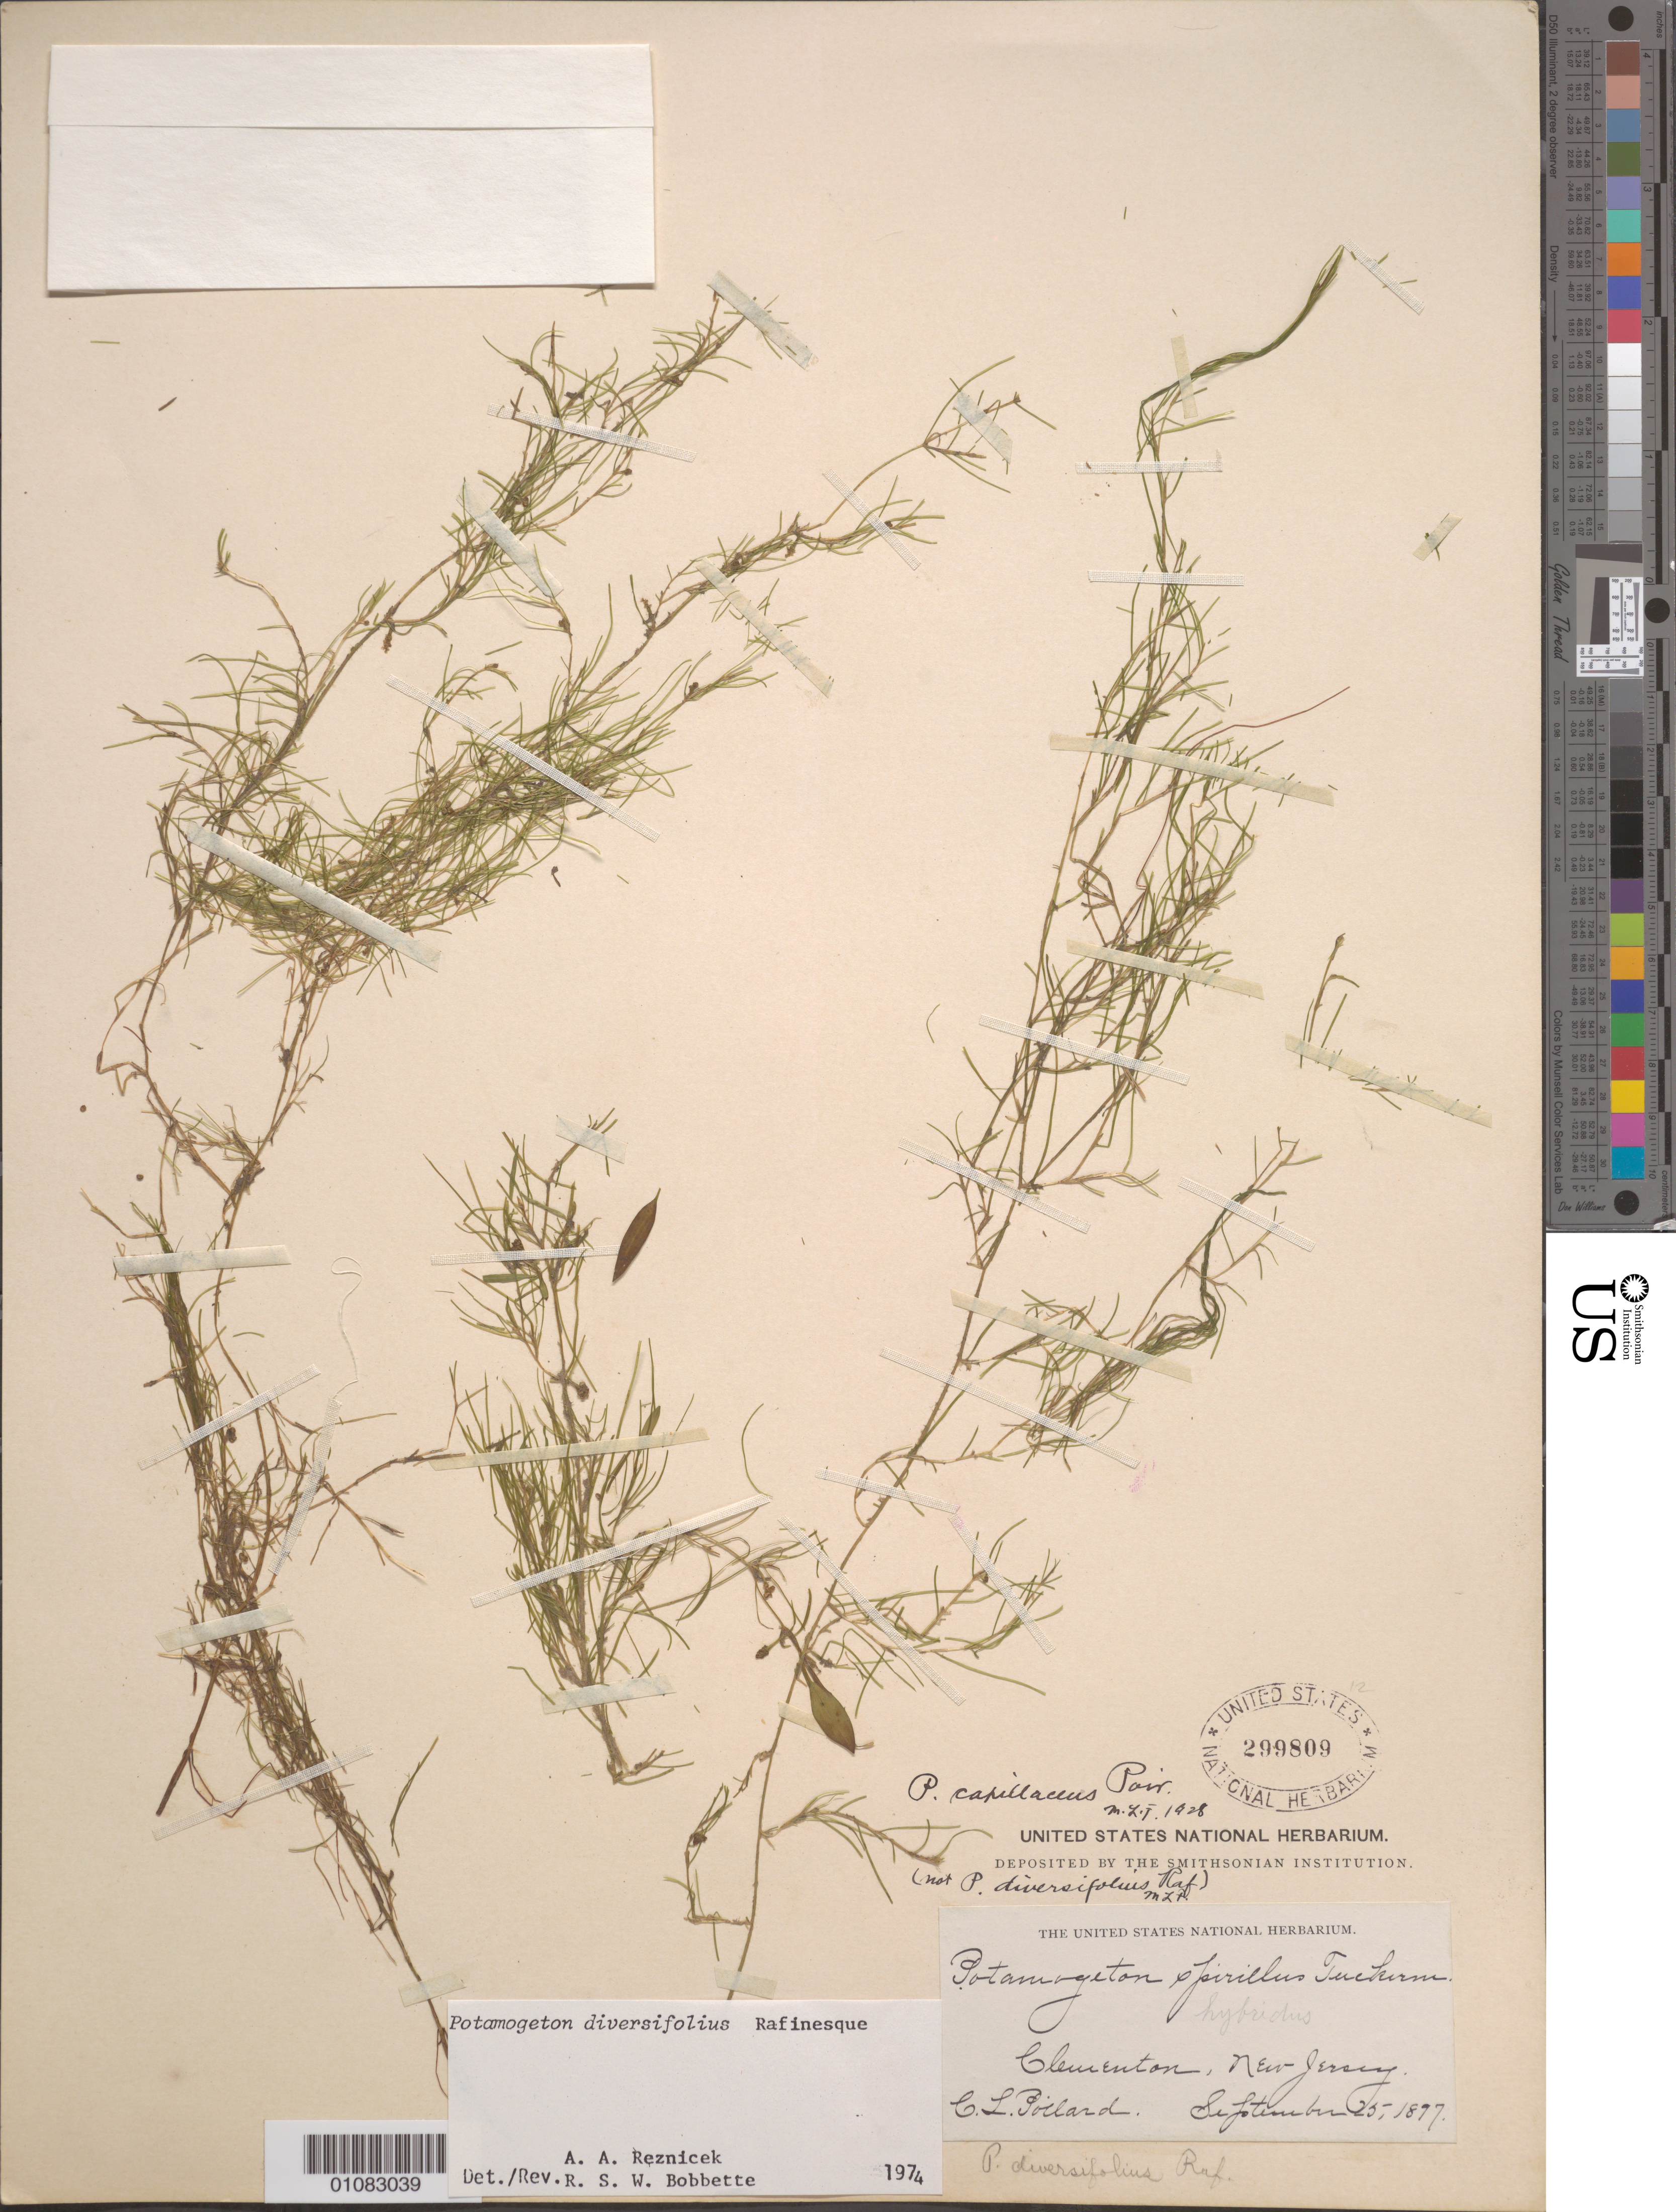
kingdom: Plantae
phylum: Tracheophyta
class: Liliopsida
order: Alismatales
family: Potamogetonaceae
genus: Potamogeton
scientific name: Potamogeton diversifolius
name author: Raf.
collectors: C. L. Pollard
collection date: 1877-09-25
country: United States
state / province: New Jersey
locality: Clementon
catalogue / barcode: US 299809